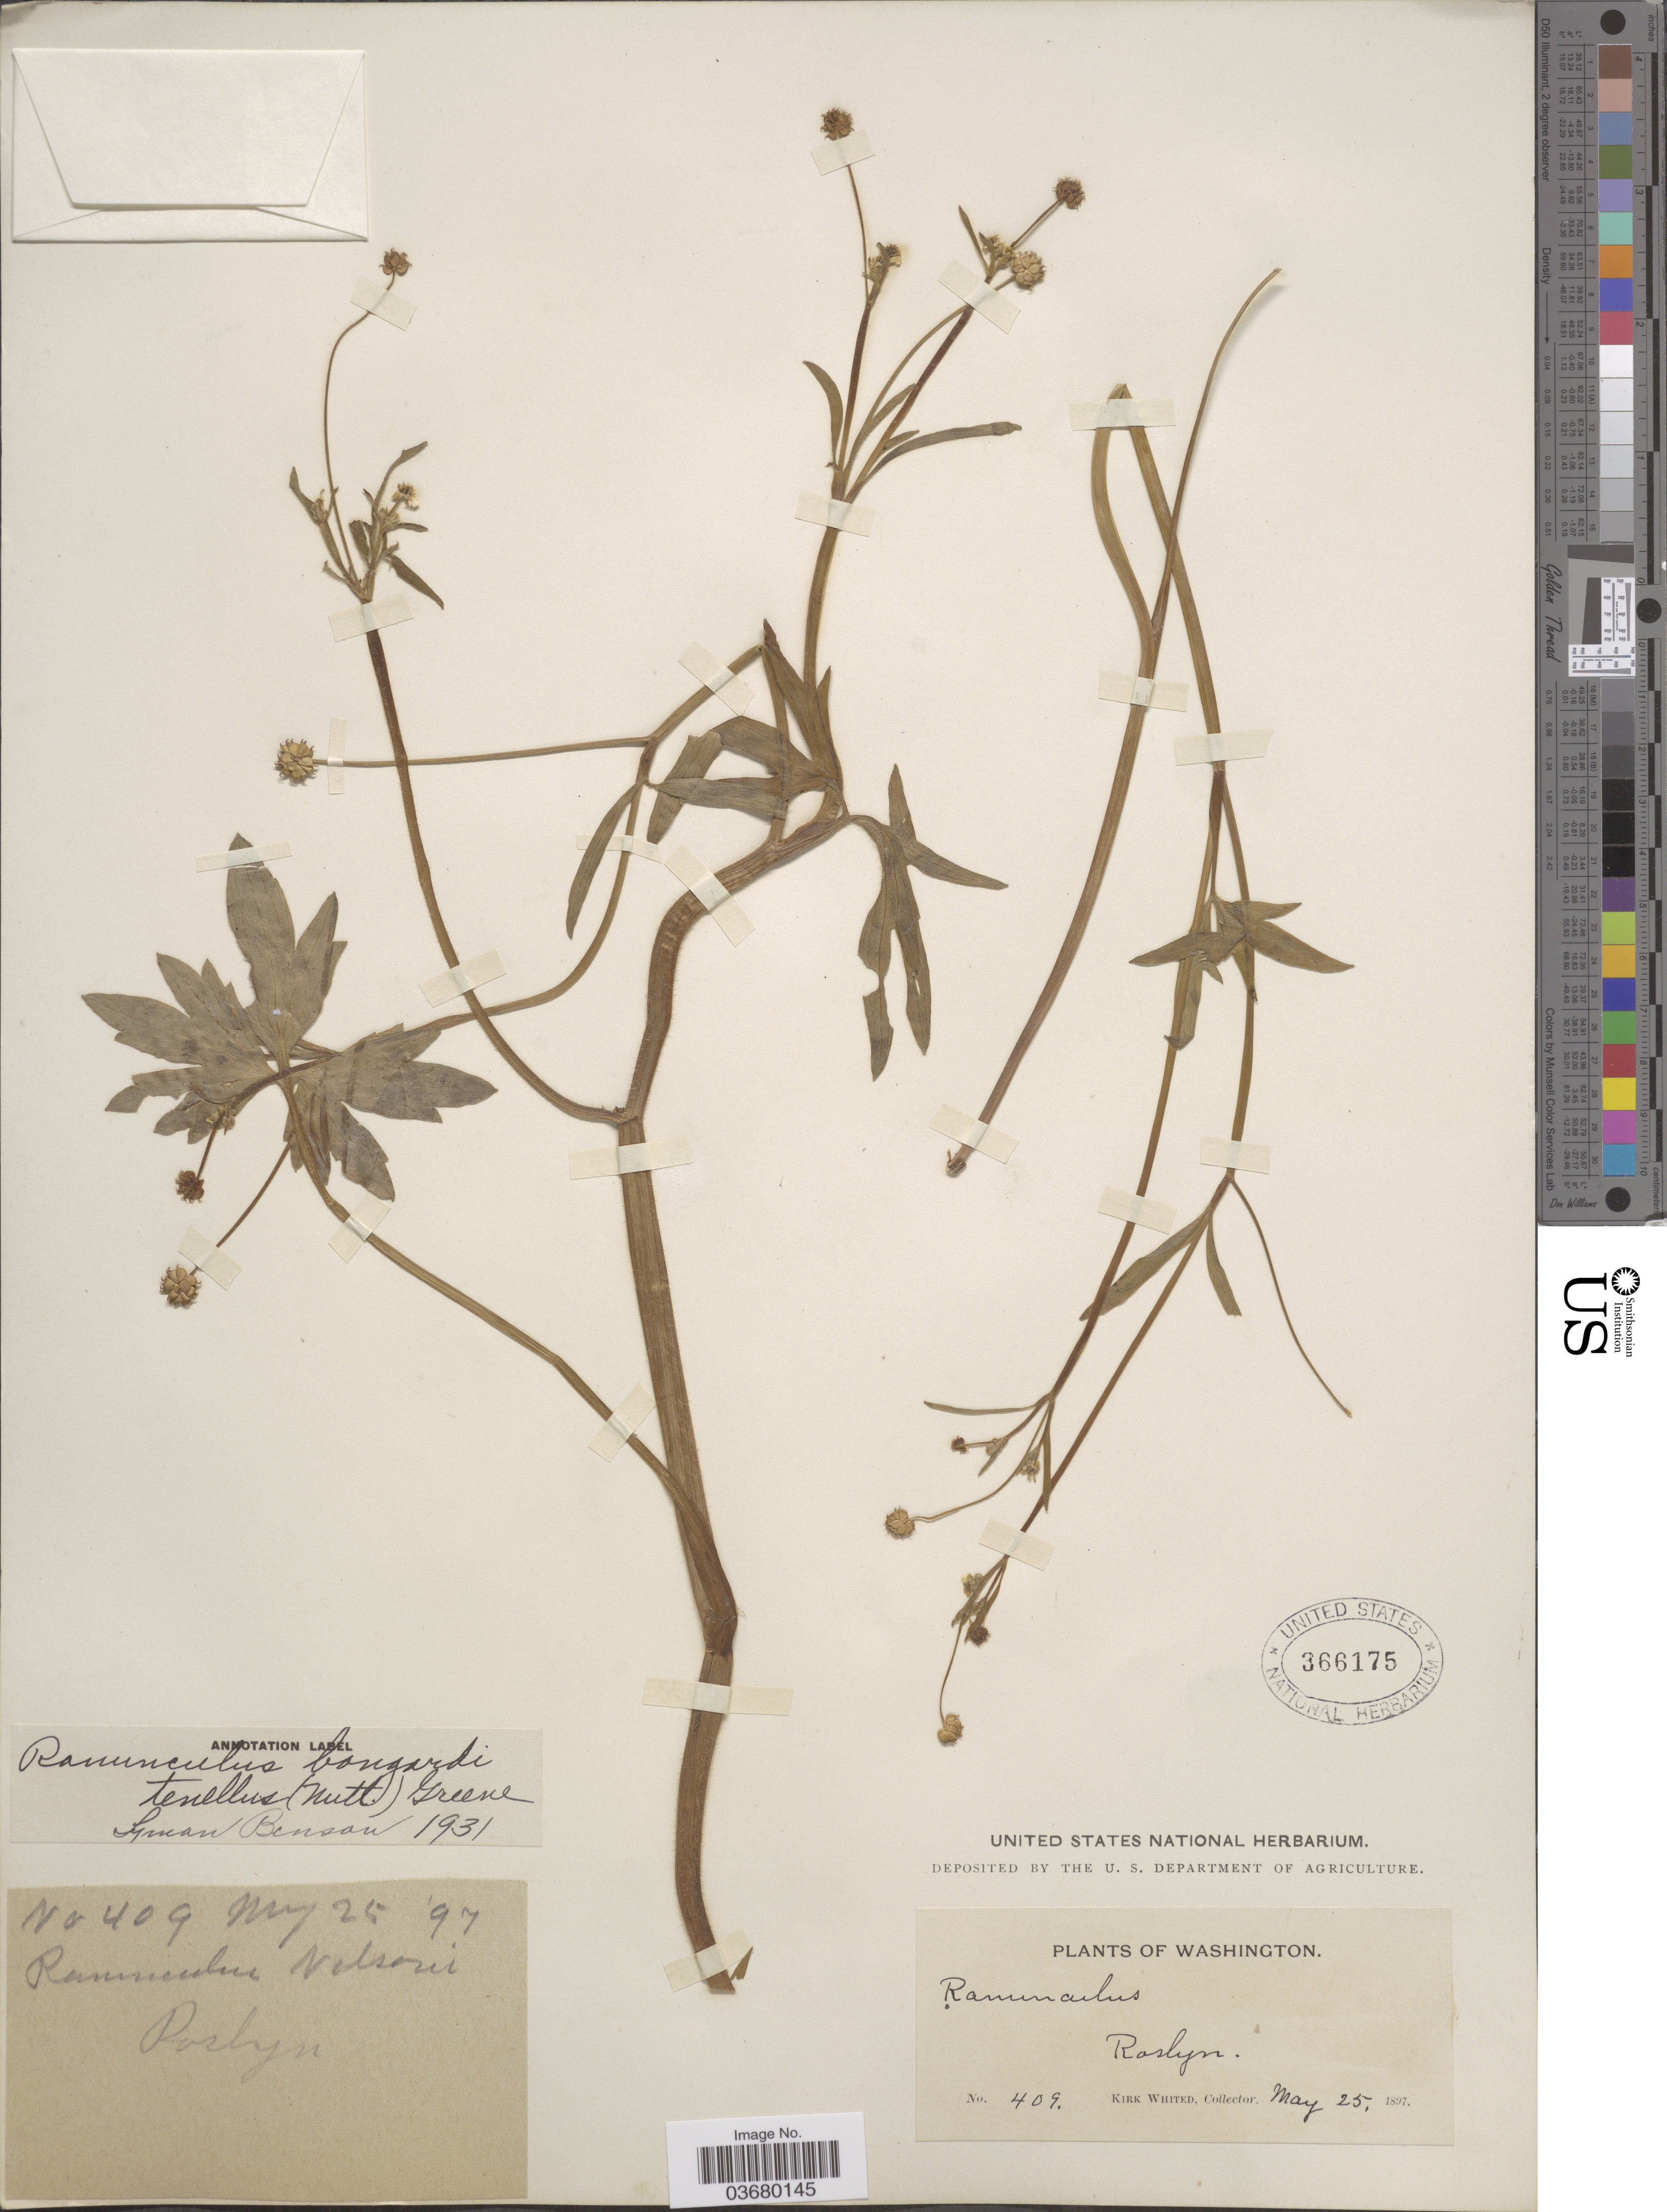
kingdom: Plantae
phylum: Tracheophyta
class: Magnoliopsida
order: Ranunculales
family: Ranunculaceae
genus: Ranunculus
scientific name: Ranunculus bongardii var. tenellus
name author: (A. Gray) Greene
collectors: K. Whited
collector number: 409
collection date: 1897-05-25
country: United States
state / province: Washington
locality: Roslyn.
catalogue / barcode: US 366175